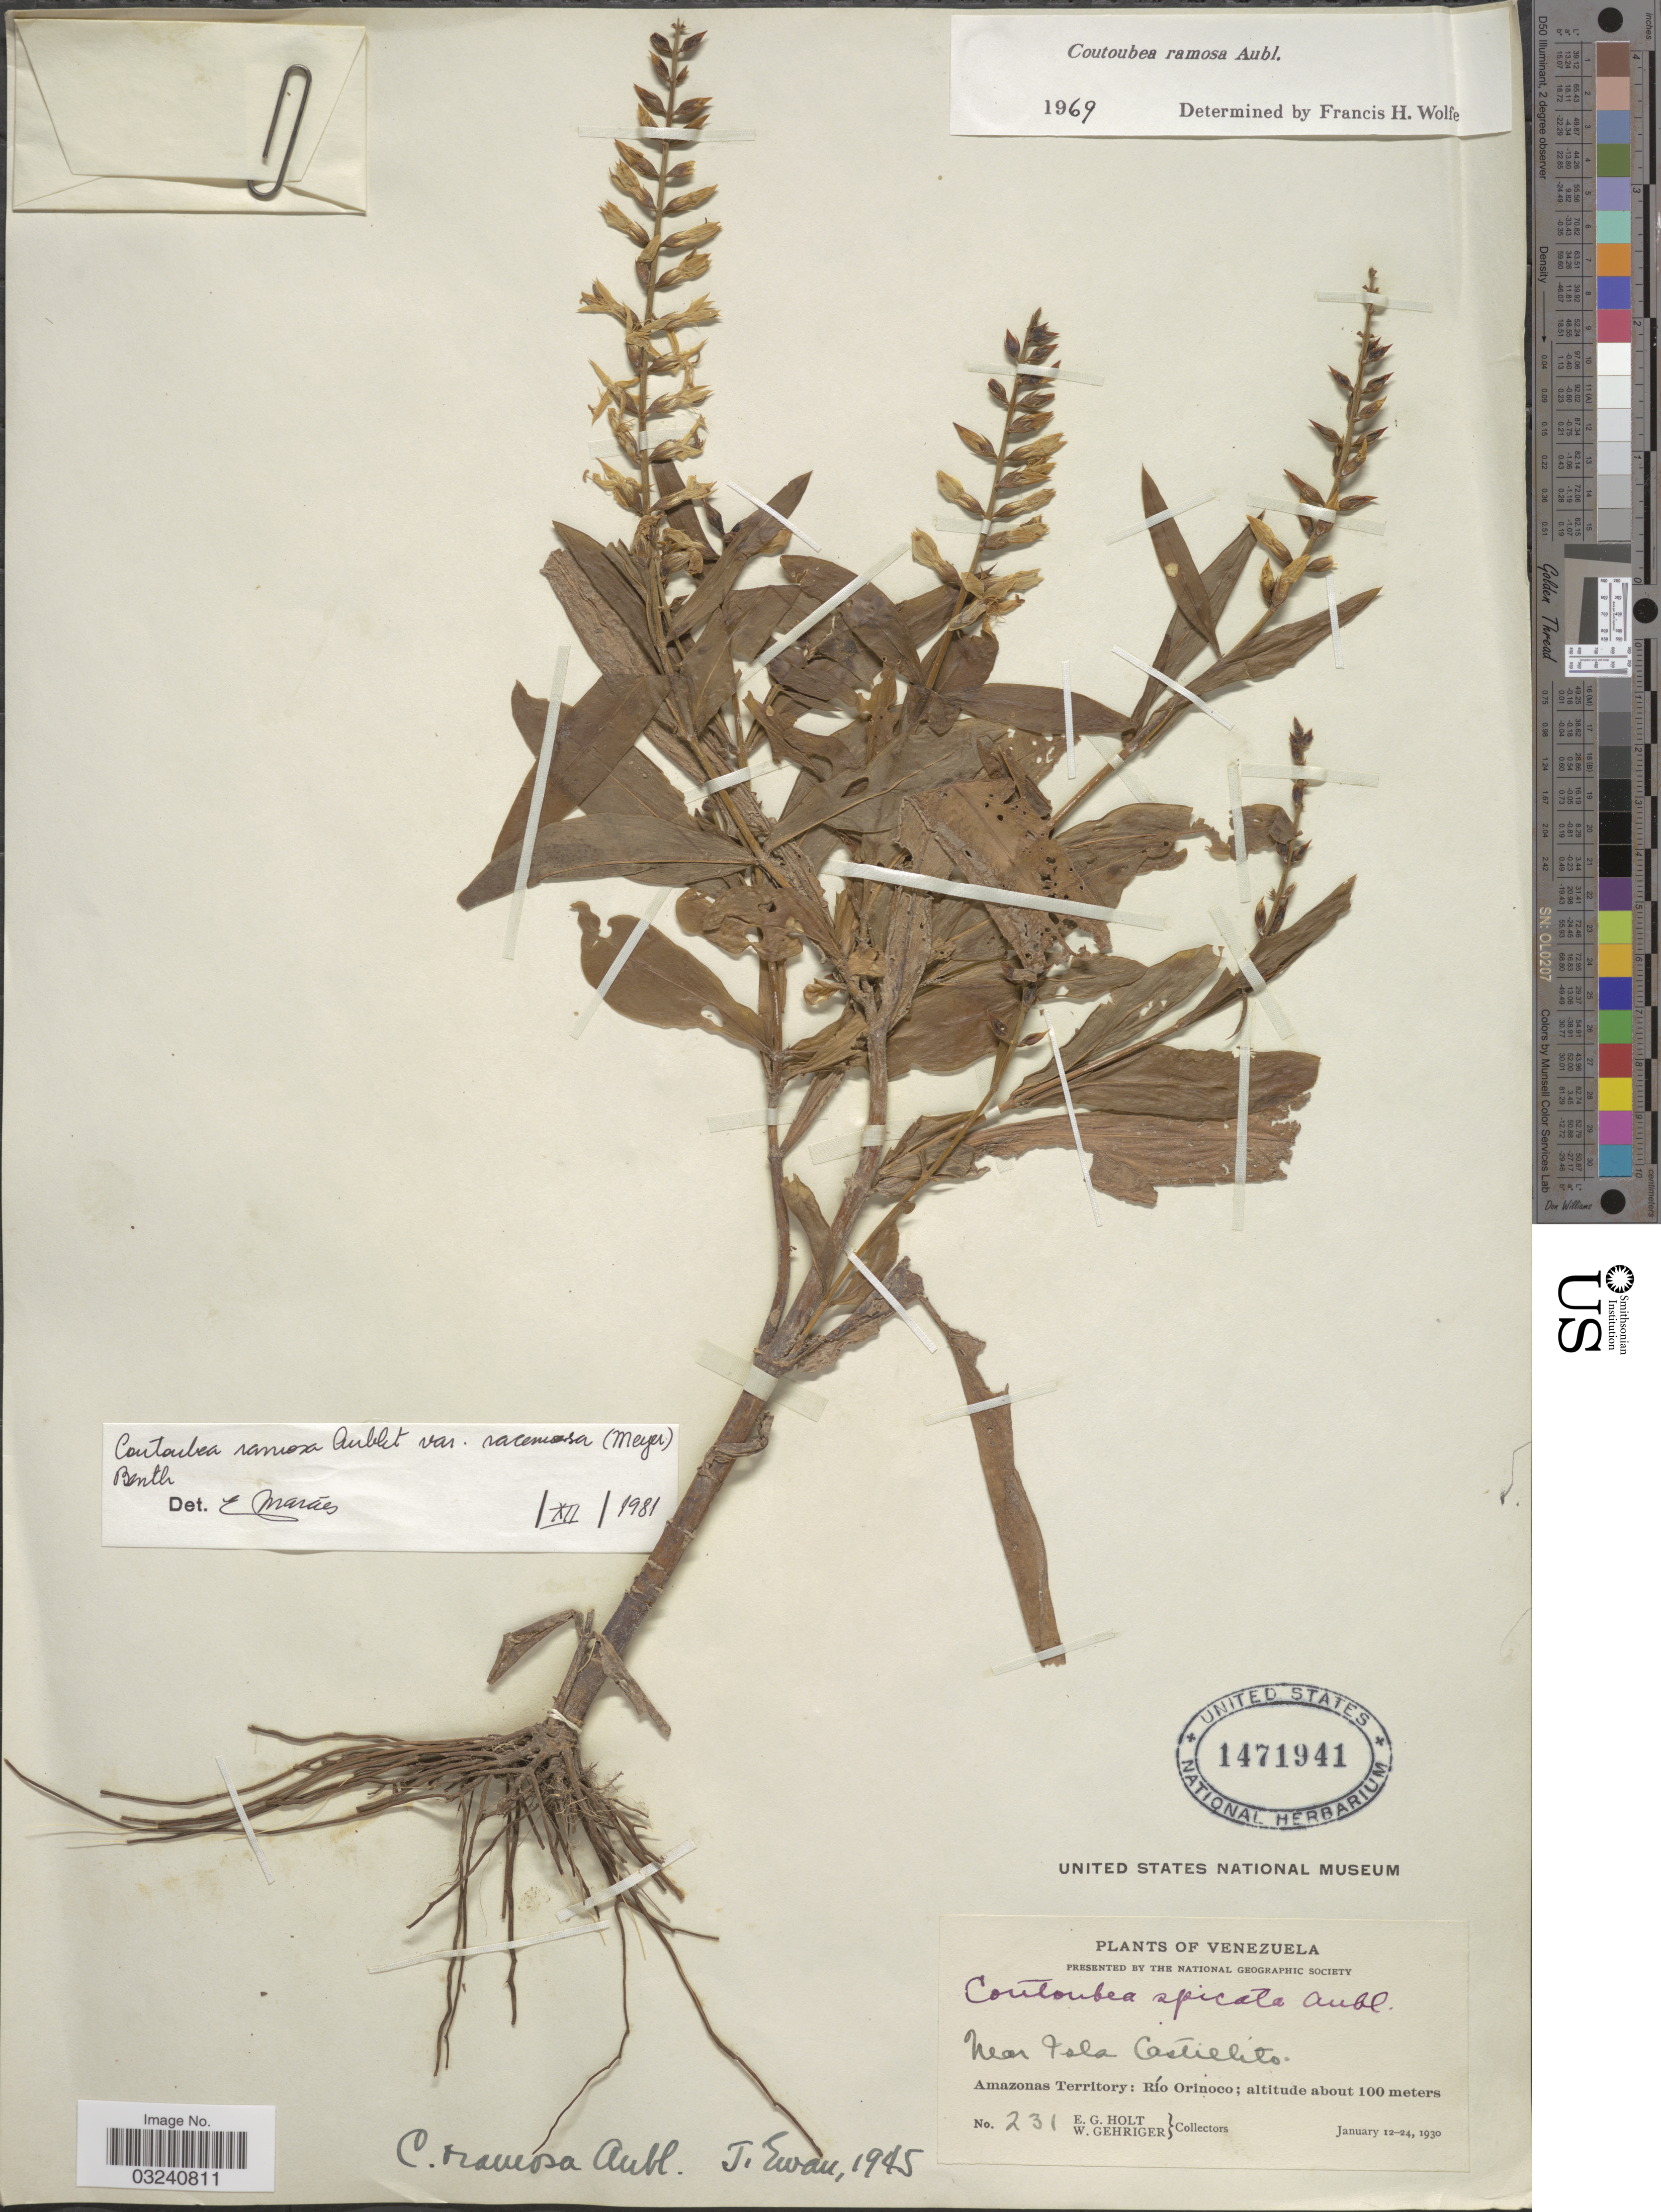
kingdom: Plantae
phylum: Tracheophyta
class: Magnoliopsida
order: Gentianales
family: Gentianaceae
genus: Coutoubea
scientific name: Coutoubea ramosa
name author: Aubl.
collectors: E. G. Holt & W. Gehriger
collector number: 231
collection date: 1930-01-12/1930-01-24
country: Venezuela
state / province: Amazonas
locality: Near Isla Castillito. Río Orinoco.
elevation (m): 100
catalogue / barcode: US 1471941